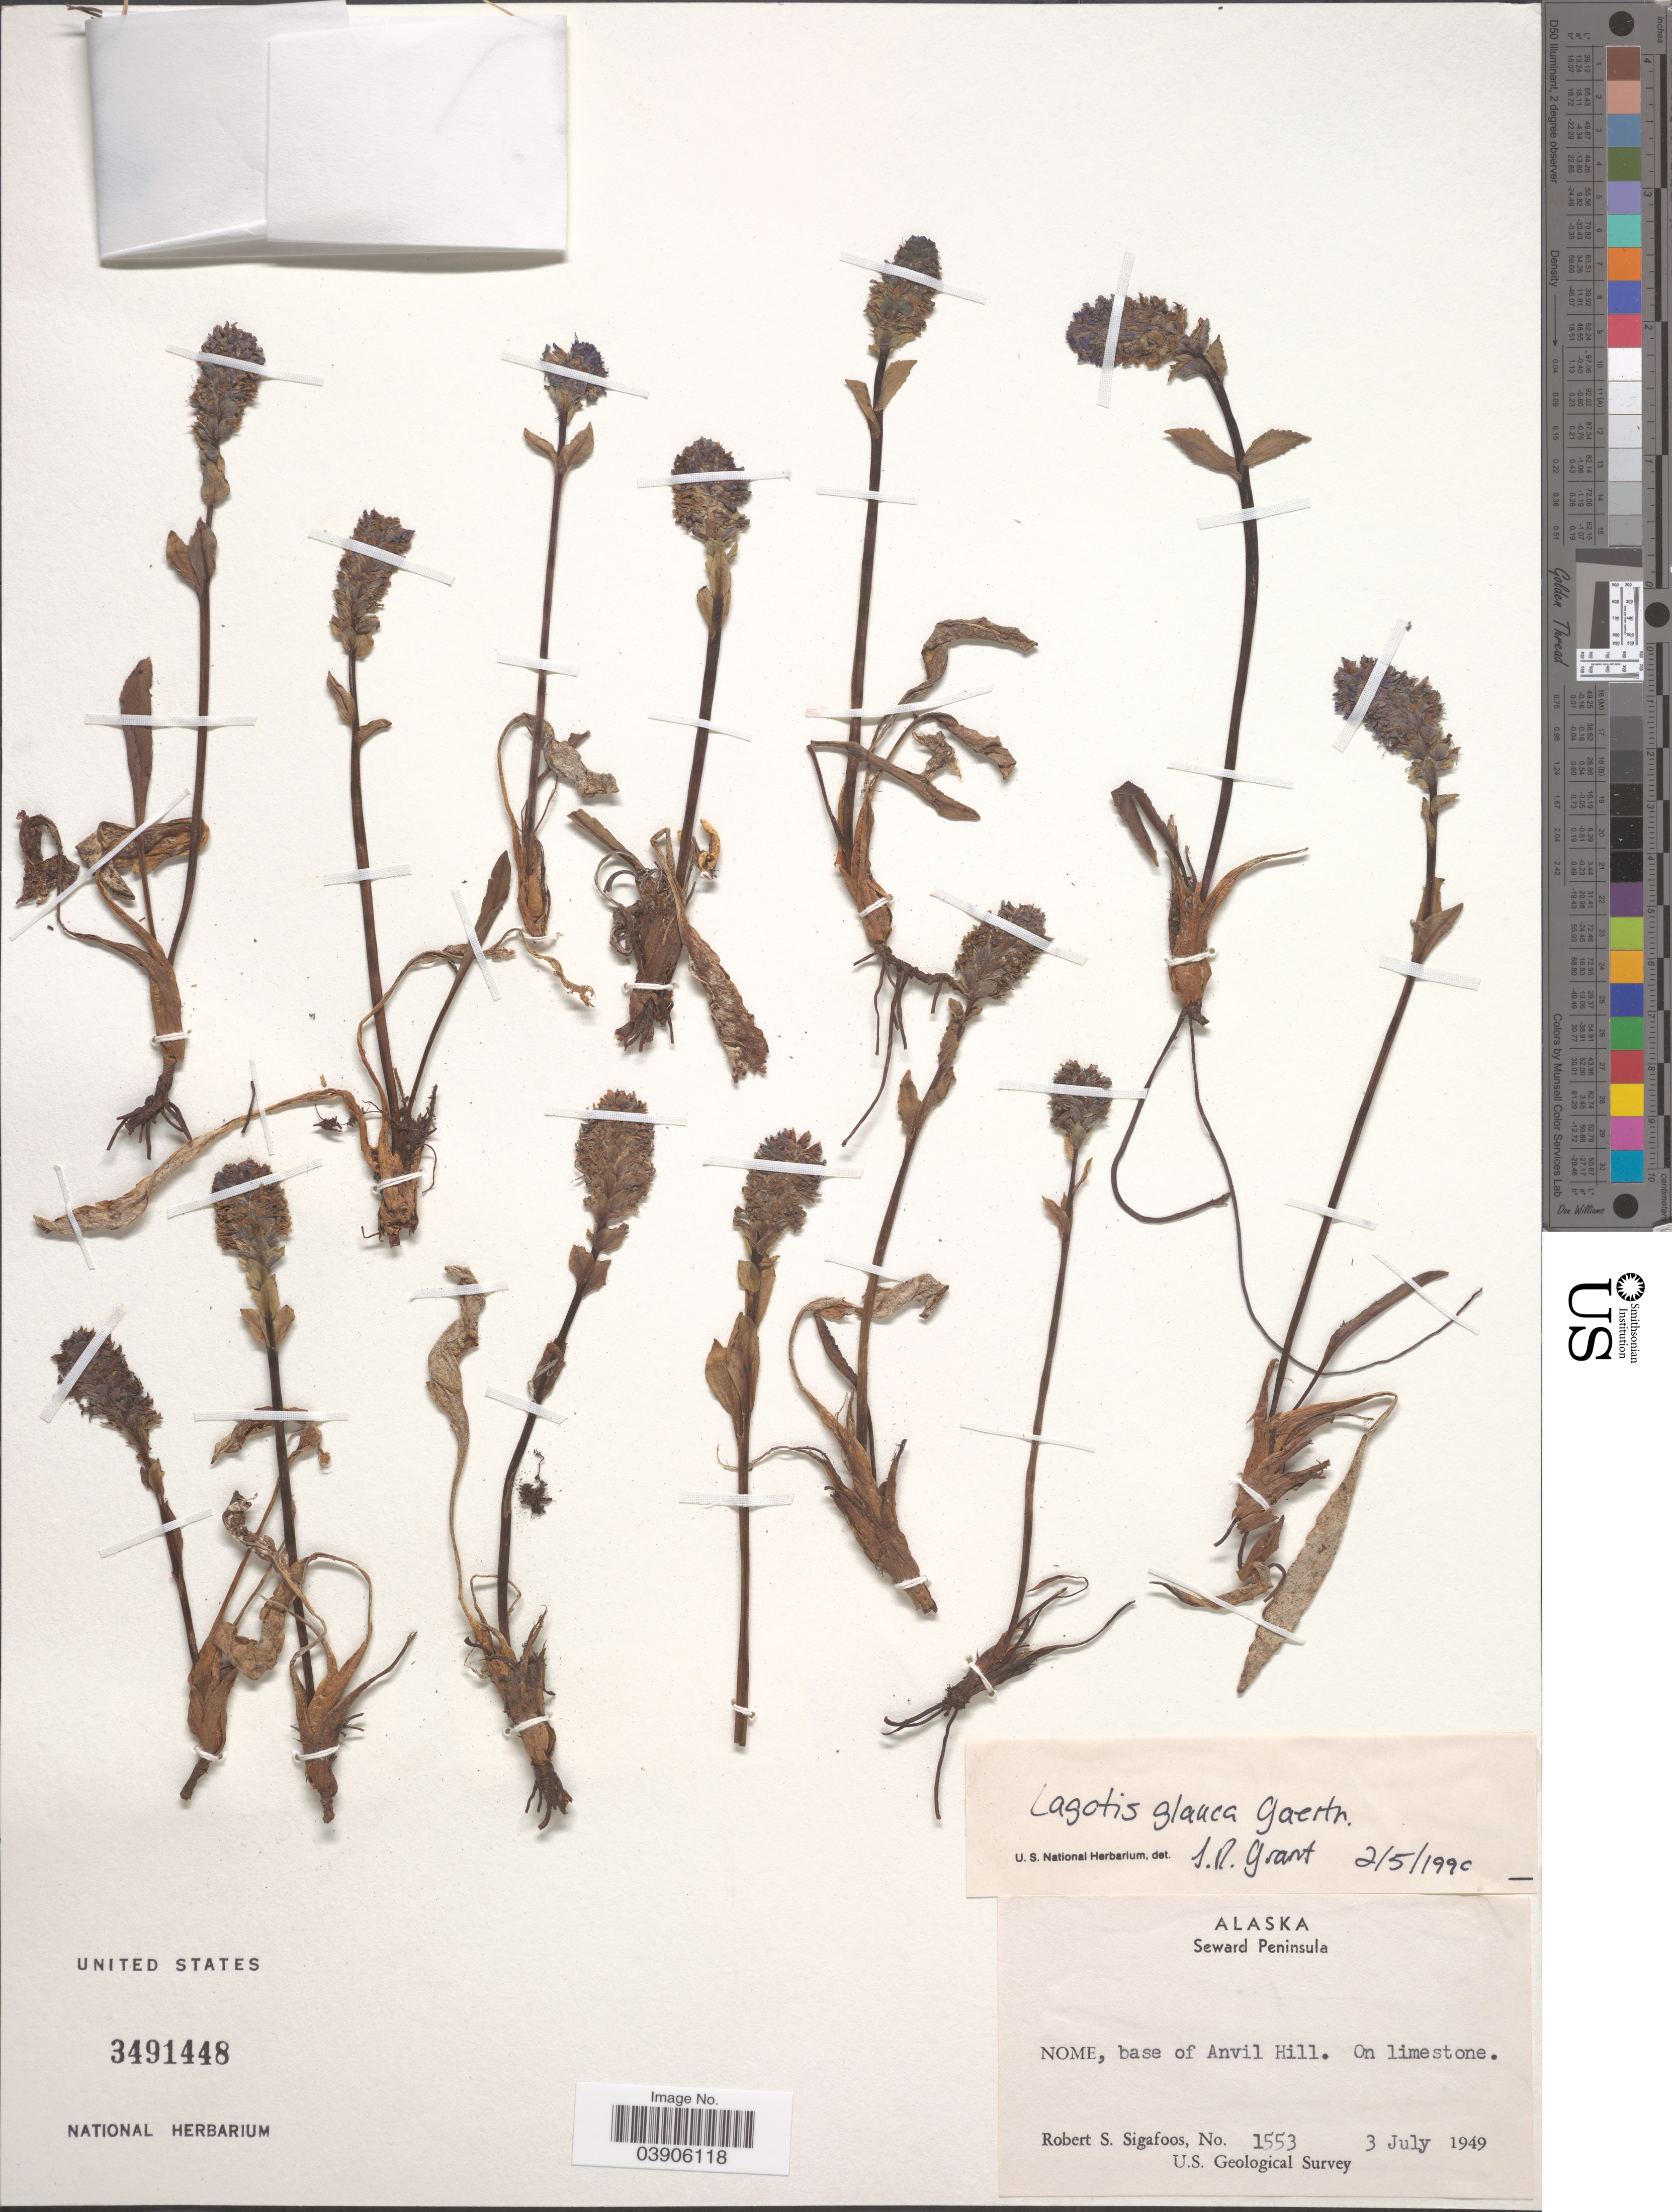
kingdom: Plantae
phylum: Tracheophyta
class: Magnoliopsida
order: Lamiales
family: Plantaginaceae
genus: Lagotis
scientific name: Lagotis glauca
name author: Gaertn.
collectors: R. Sigafoos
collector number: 1553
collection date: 1949-07-03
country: United States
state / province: Alaska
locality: Seward Peninsula. Nome, base of Anvil Hill.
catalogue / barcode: US 3491448